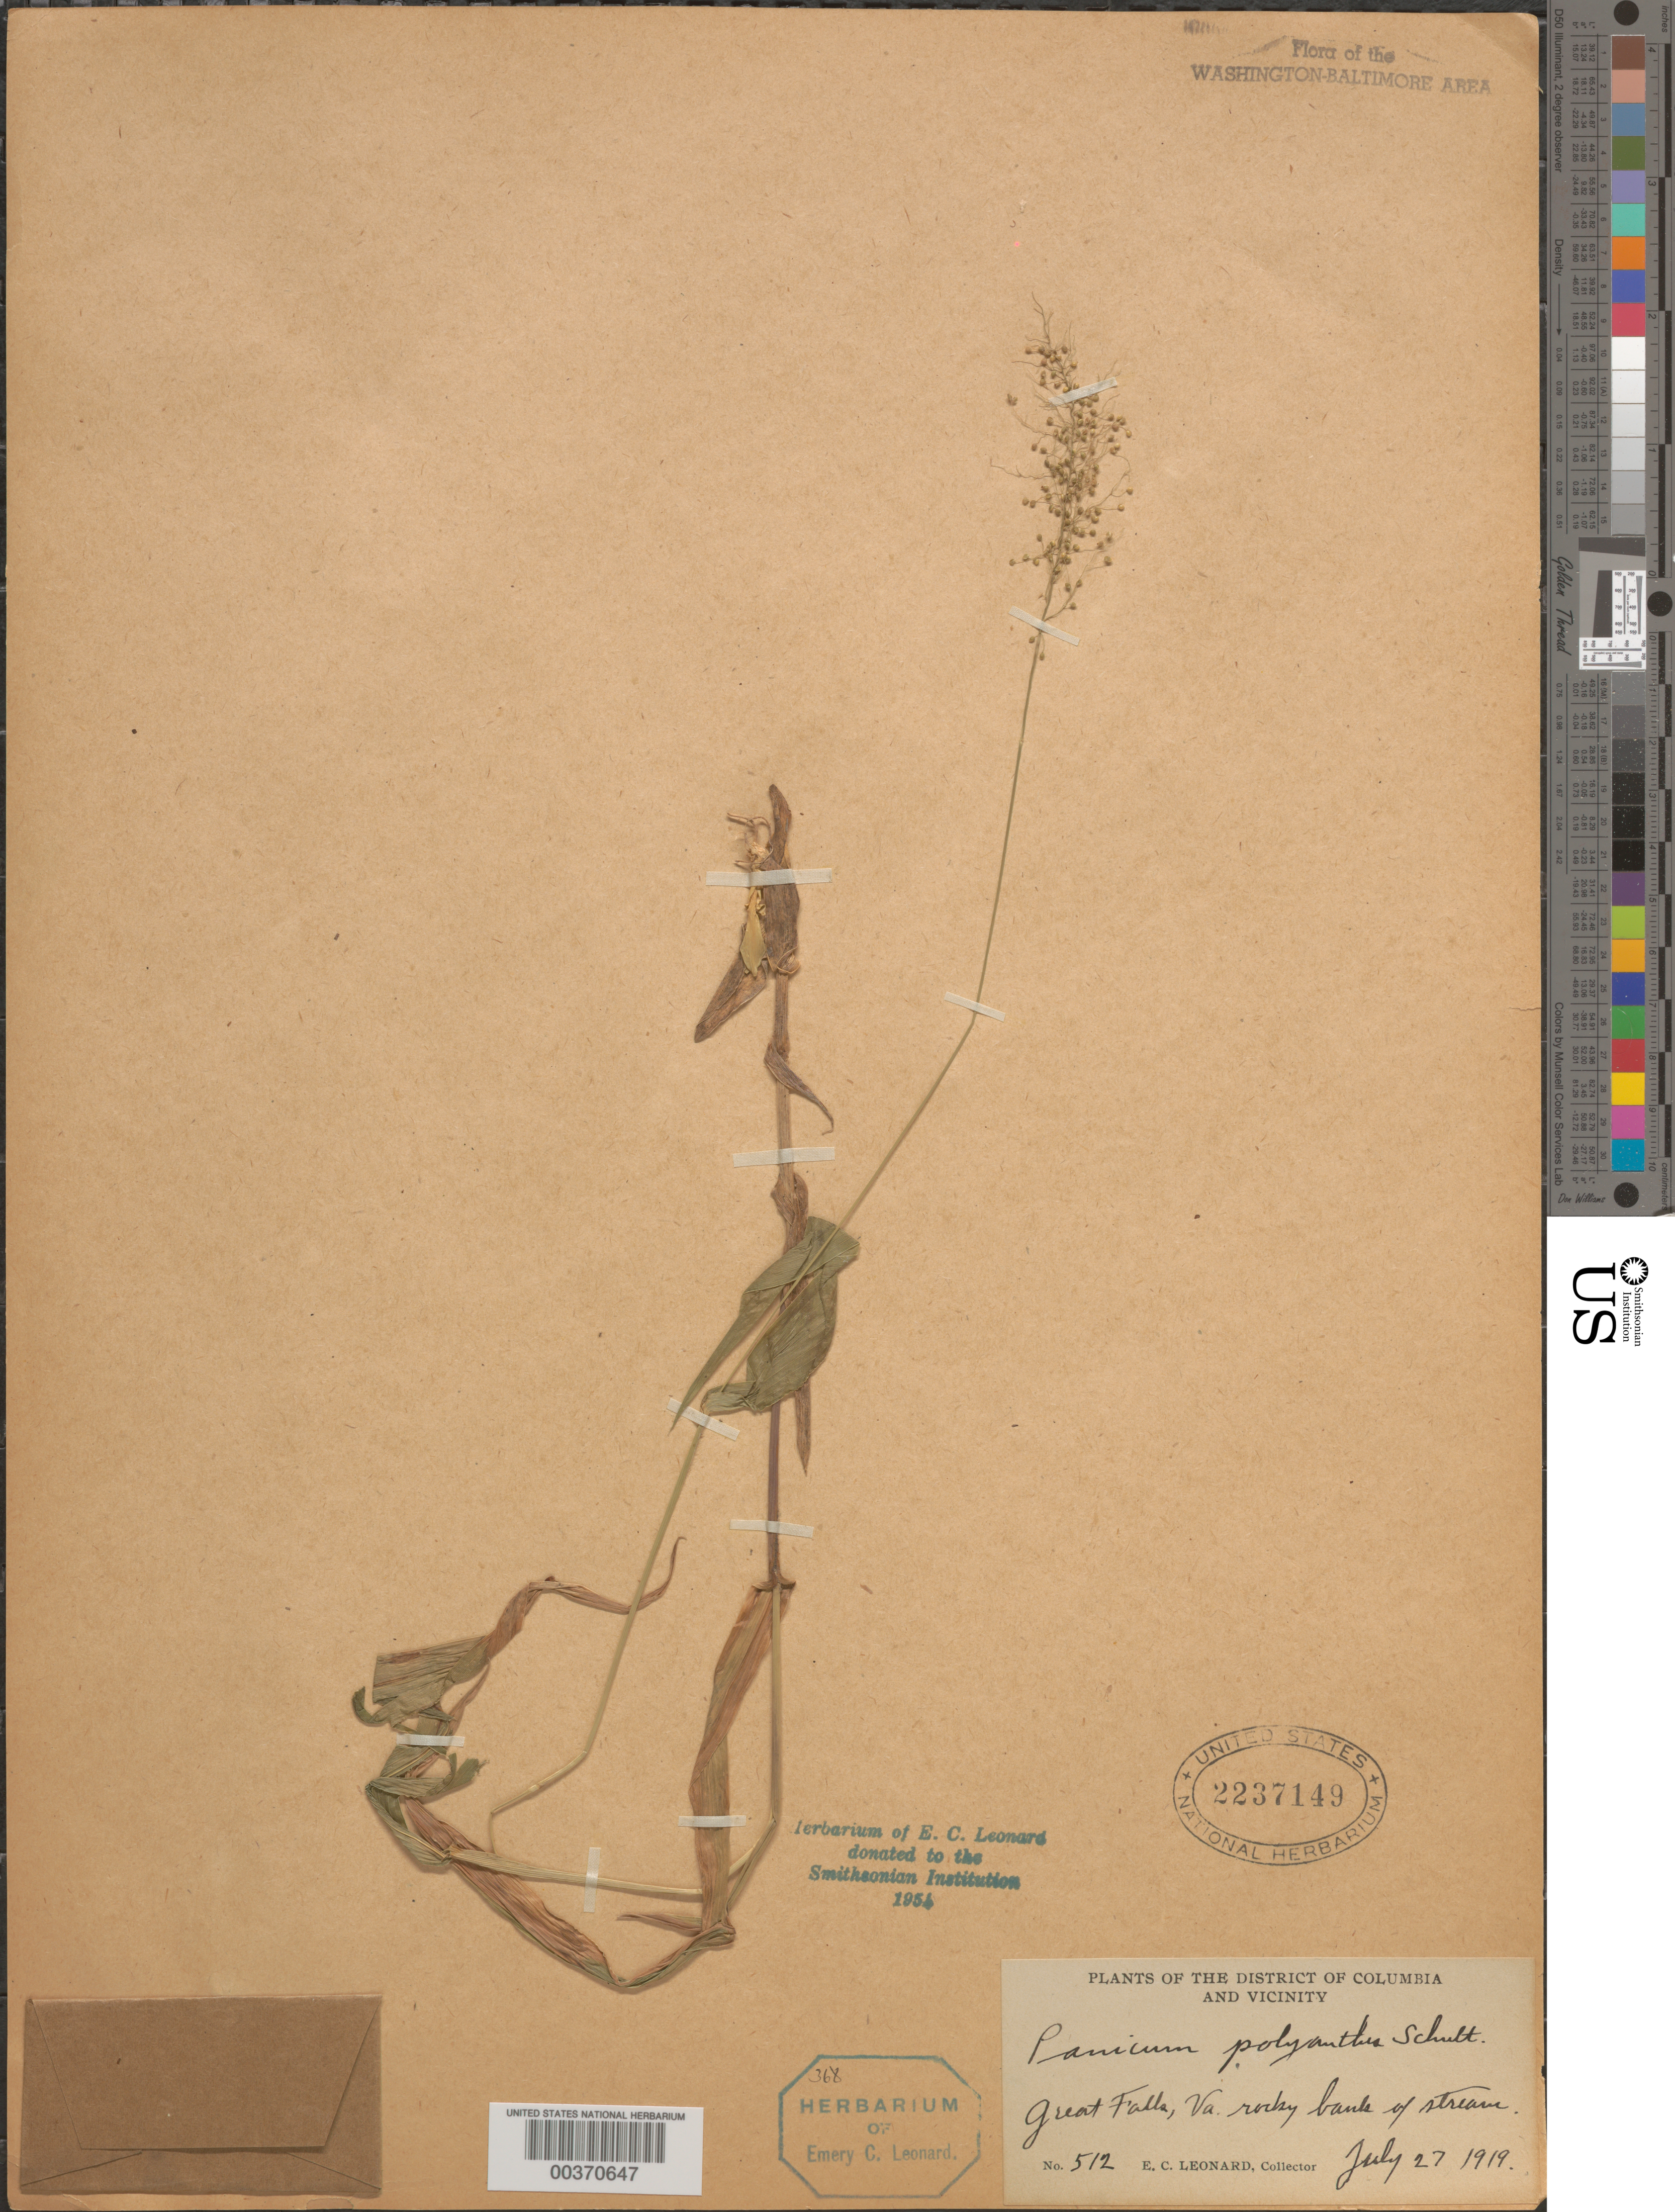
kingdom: Plantae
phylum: Tracheophyta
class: Liliopsida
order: Poales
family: Poaceae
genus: Dichanthelium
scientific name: Dichanthelium sphaerocarpon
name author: (Elliott) Gould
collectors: E. C. Leonard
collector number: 512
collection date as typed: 27 Jul 1919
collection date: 1919-07-27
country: United States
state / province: Virginia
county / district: Fairfax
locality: Great Falls C. and O. Canal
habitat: Rocky bank of stream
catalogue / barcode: US 2237149